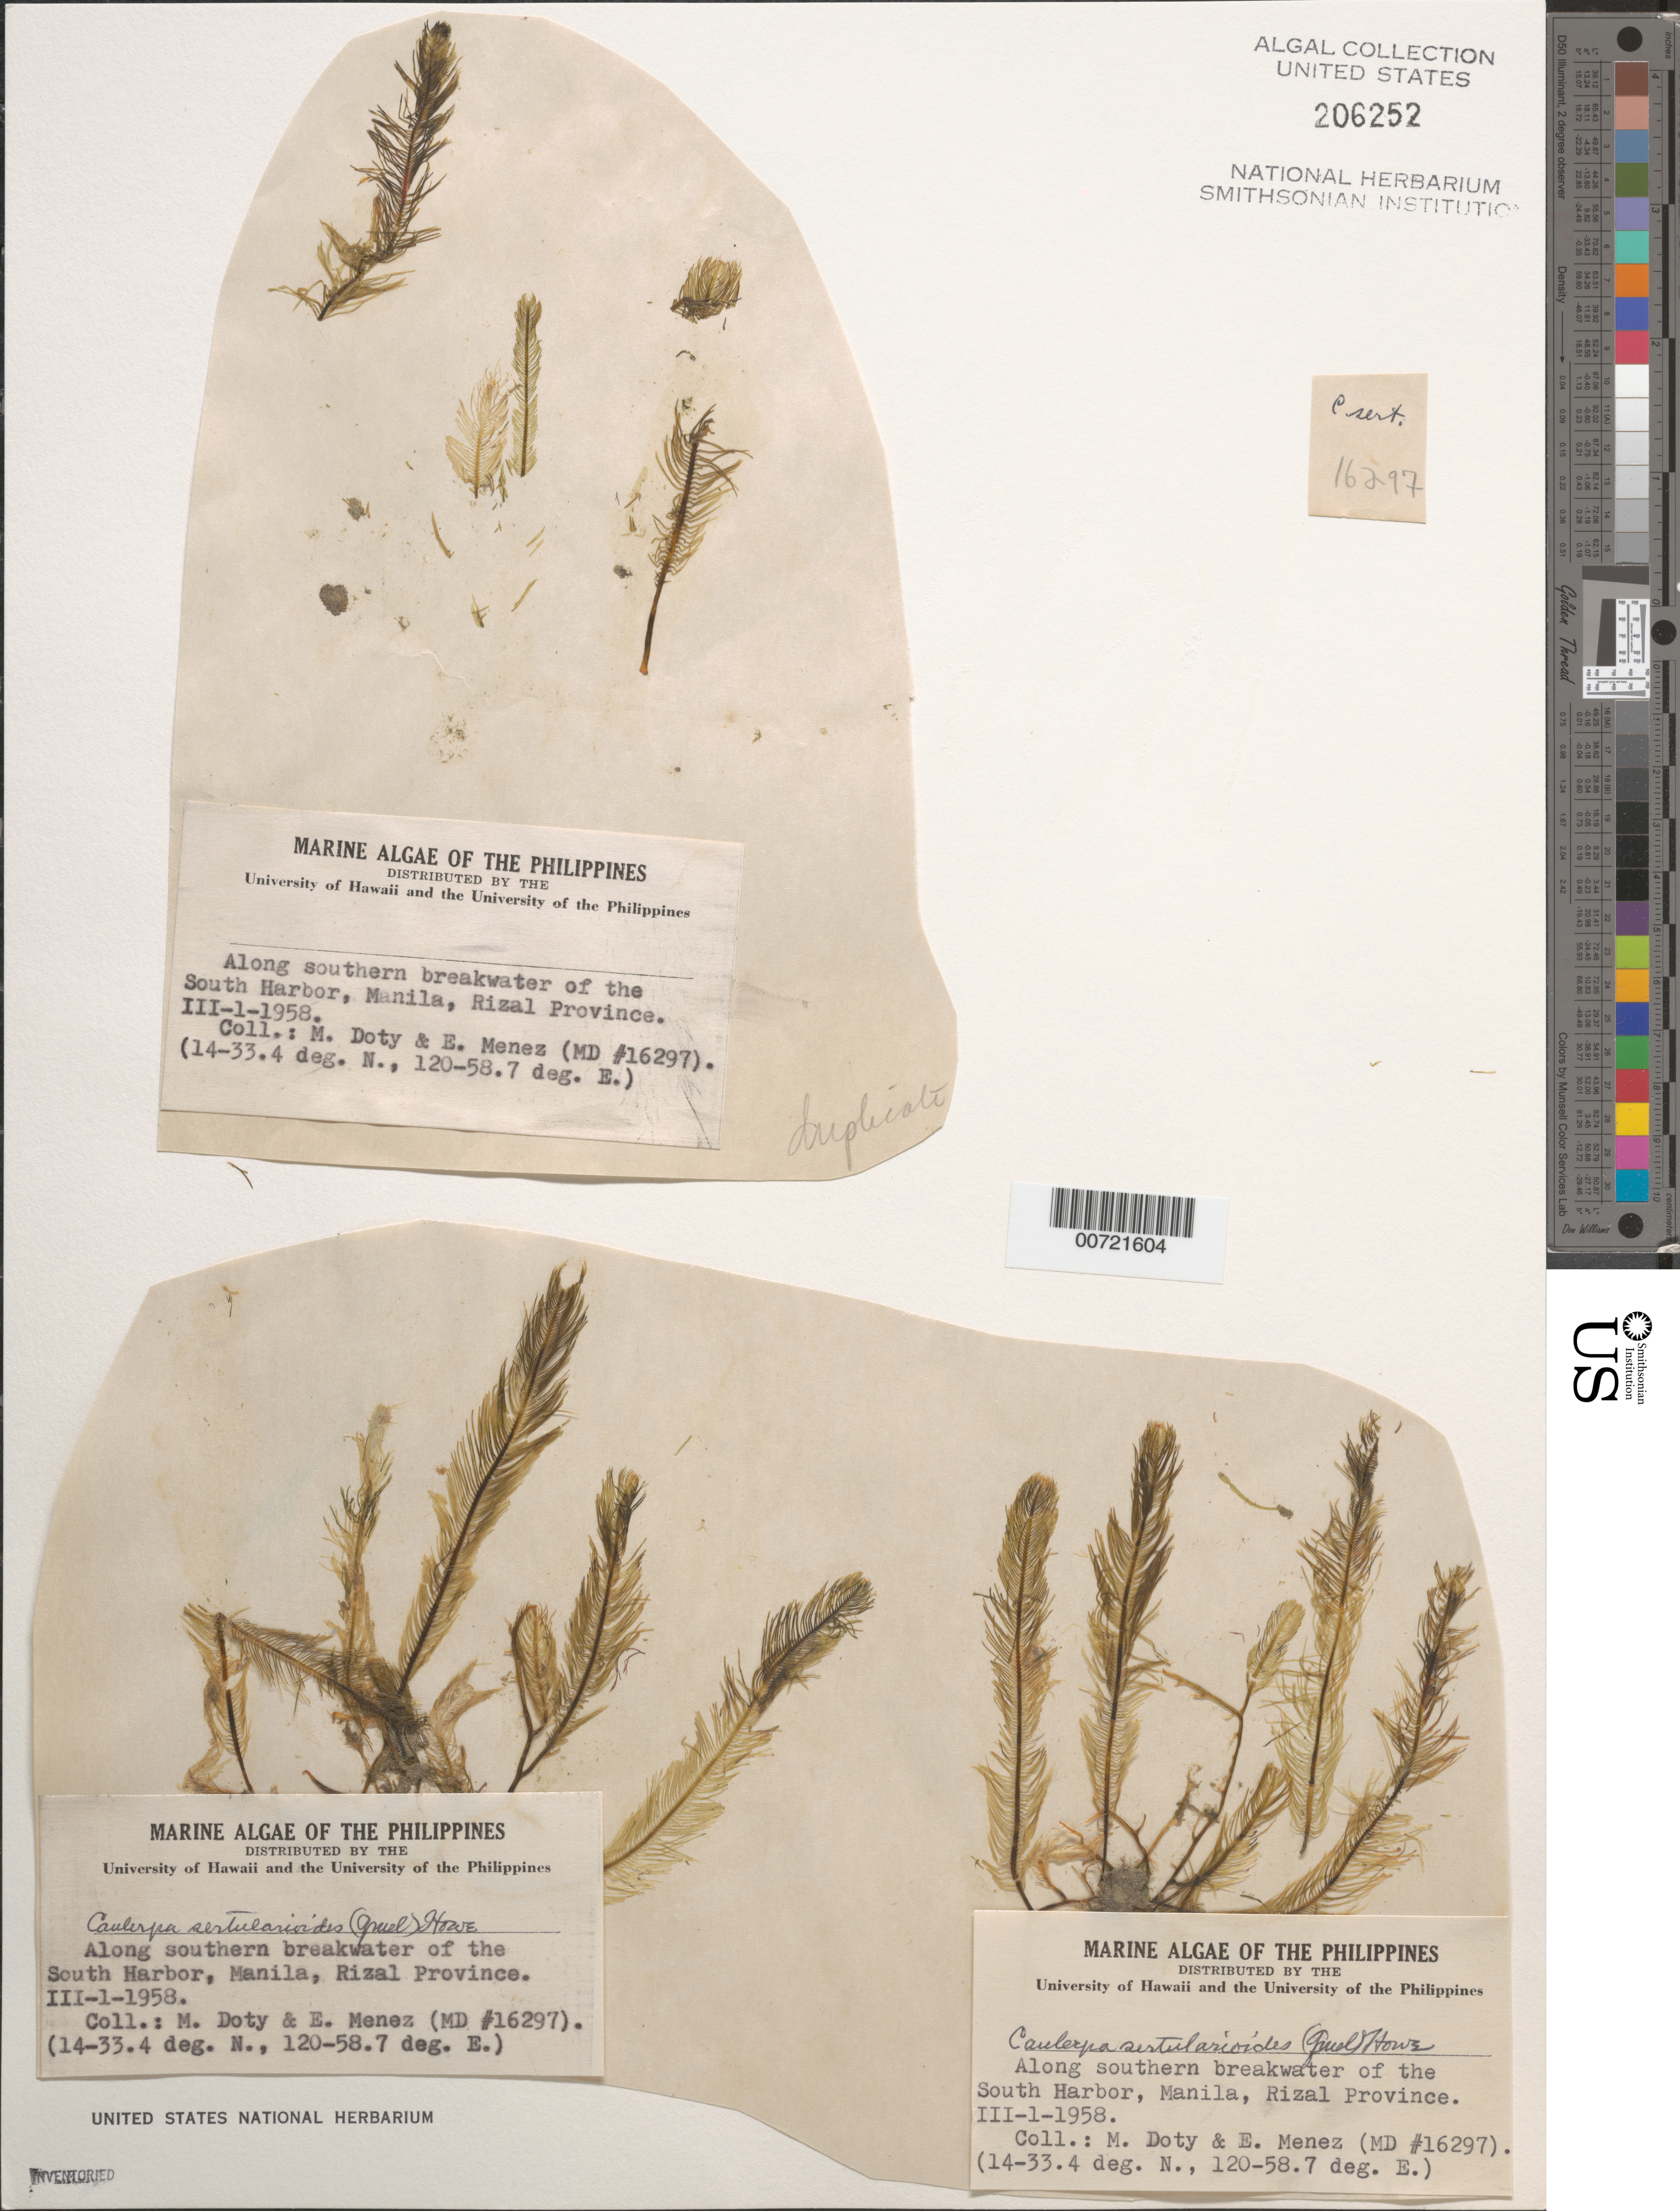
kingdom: Plantae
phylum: Chlorophyta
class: Ulvophyceae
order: Bryopsidales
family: Caulerpaceae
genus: Caulerpa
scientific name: Caulerpa sertularioides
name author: (S.G. Gmel.) M. Howe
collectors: M. S. Doty & Meñez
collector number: MSD 16297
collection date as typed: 01 Mar 1958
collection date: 1958-03-01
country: Philippines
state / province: National Capital Region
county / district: Manila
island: Luzon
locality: South Harbor southern breakwater, Manila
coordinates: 14-33.4 deg. N, 120-58.7 deg. E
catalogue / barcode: US 206252